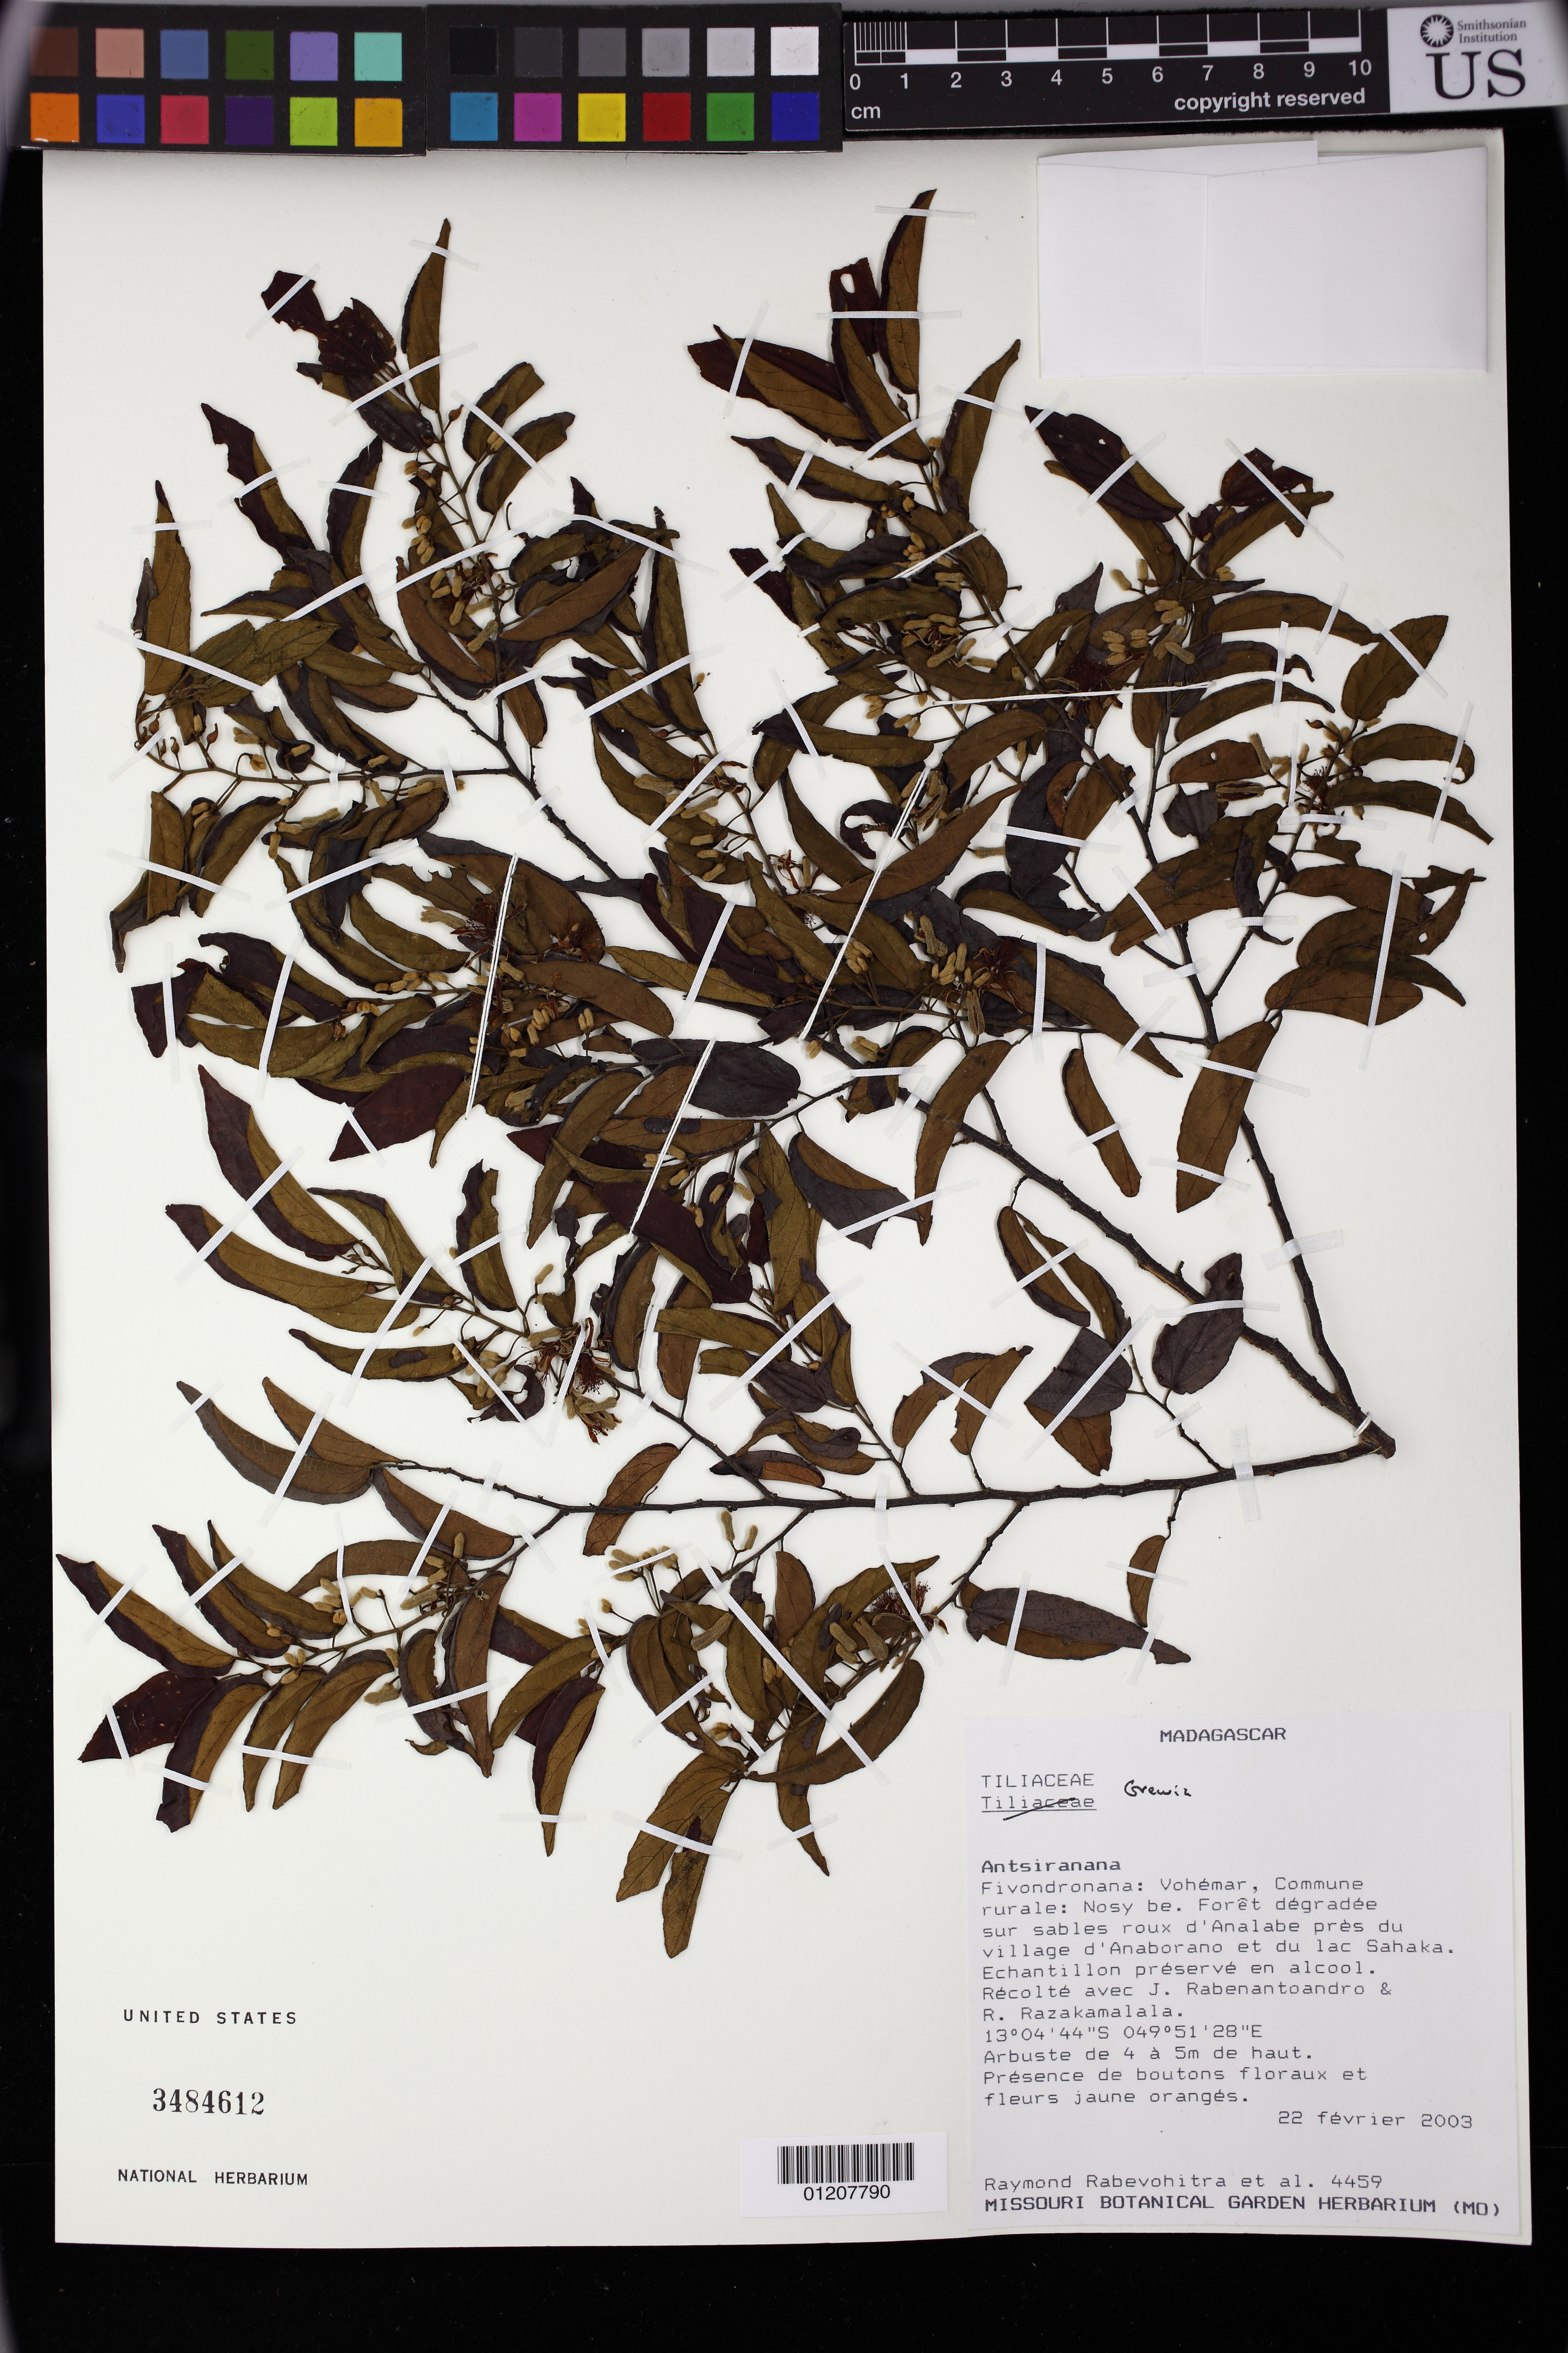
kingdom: Plantae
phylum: Tracheophyta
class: Magnoliopsida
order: Malvales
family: Malvaceae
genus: Grewia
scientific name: Grewia sp.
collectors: R. Rabevohitra, J. Rabenantoandro & R. Razakamalala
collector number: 4459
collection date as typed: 22 Feb 2003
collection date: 2003-02-22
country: Madagascar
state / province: Sava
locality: Antsiranana. Fivondronana: Vohemar, Commune rurale; Nosy be. Foret degradee sur sables roux d'Analabe pres du village d'Anaborano et du lac Sahaka.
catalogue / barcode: US 3484612